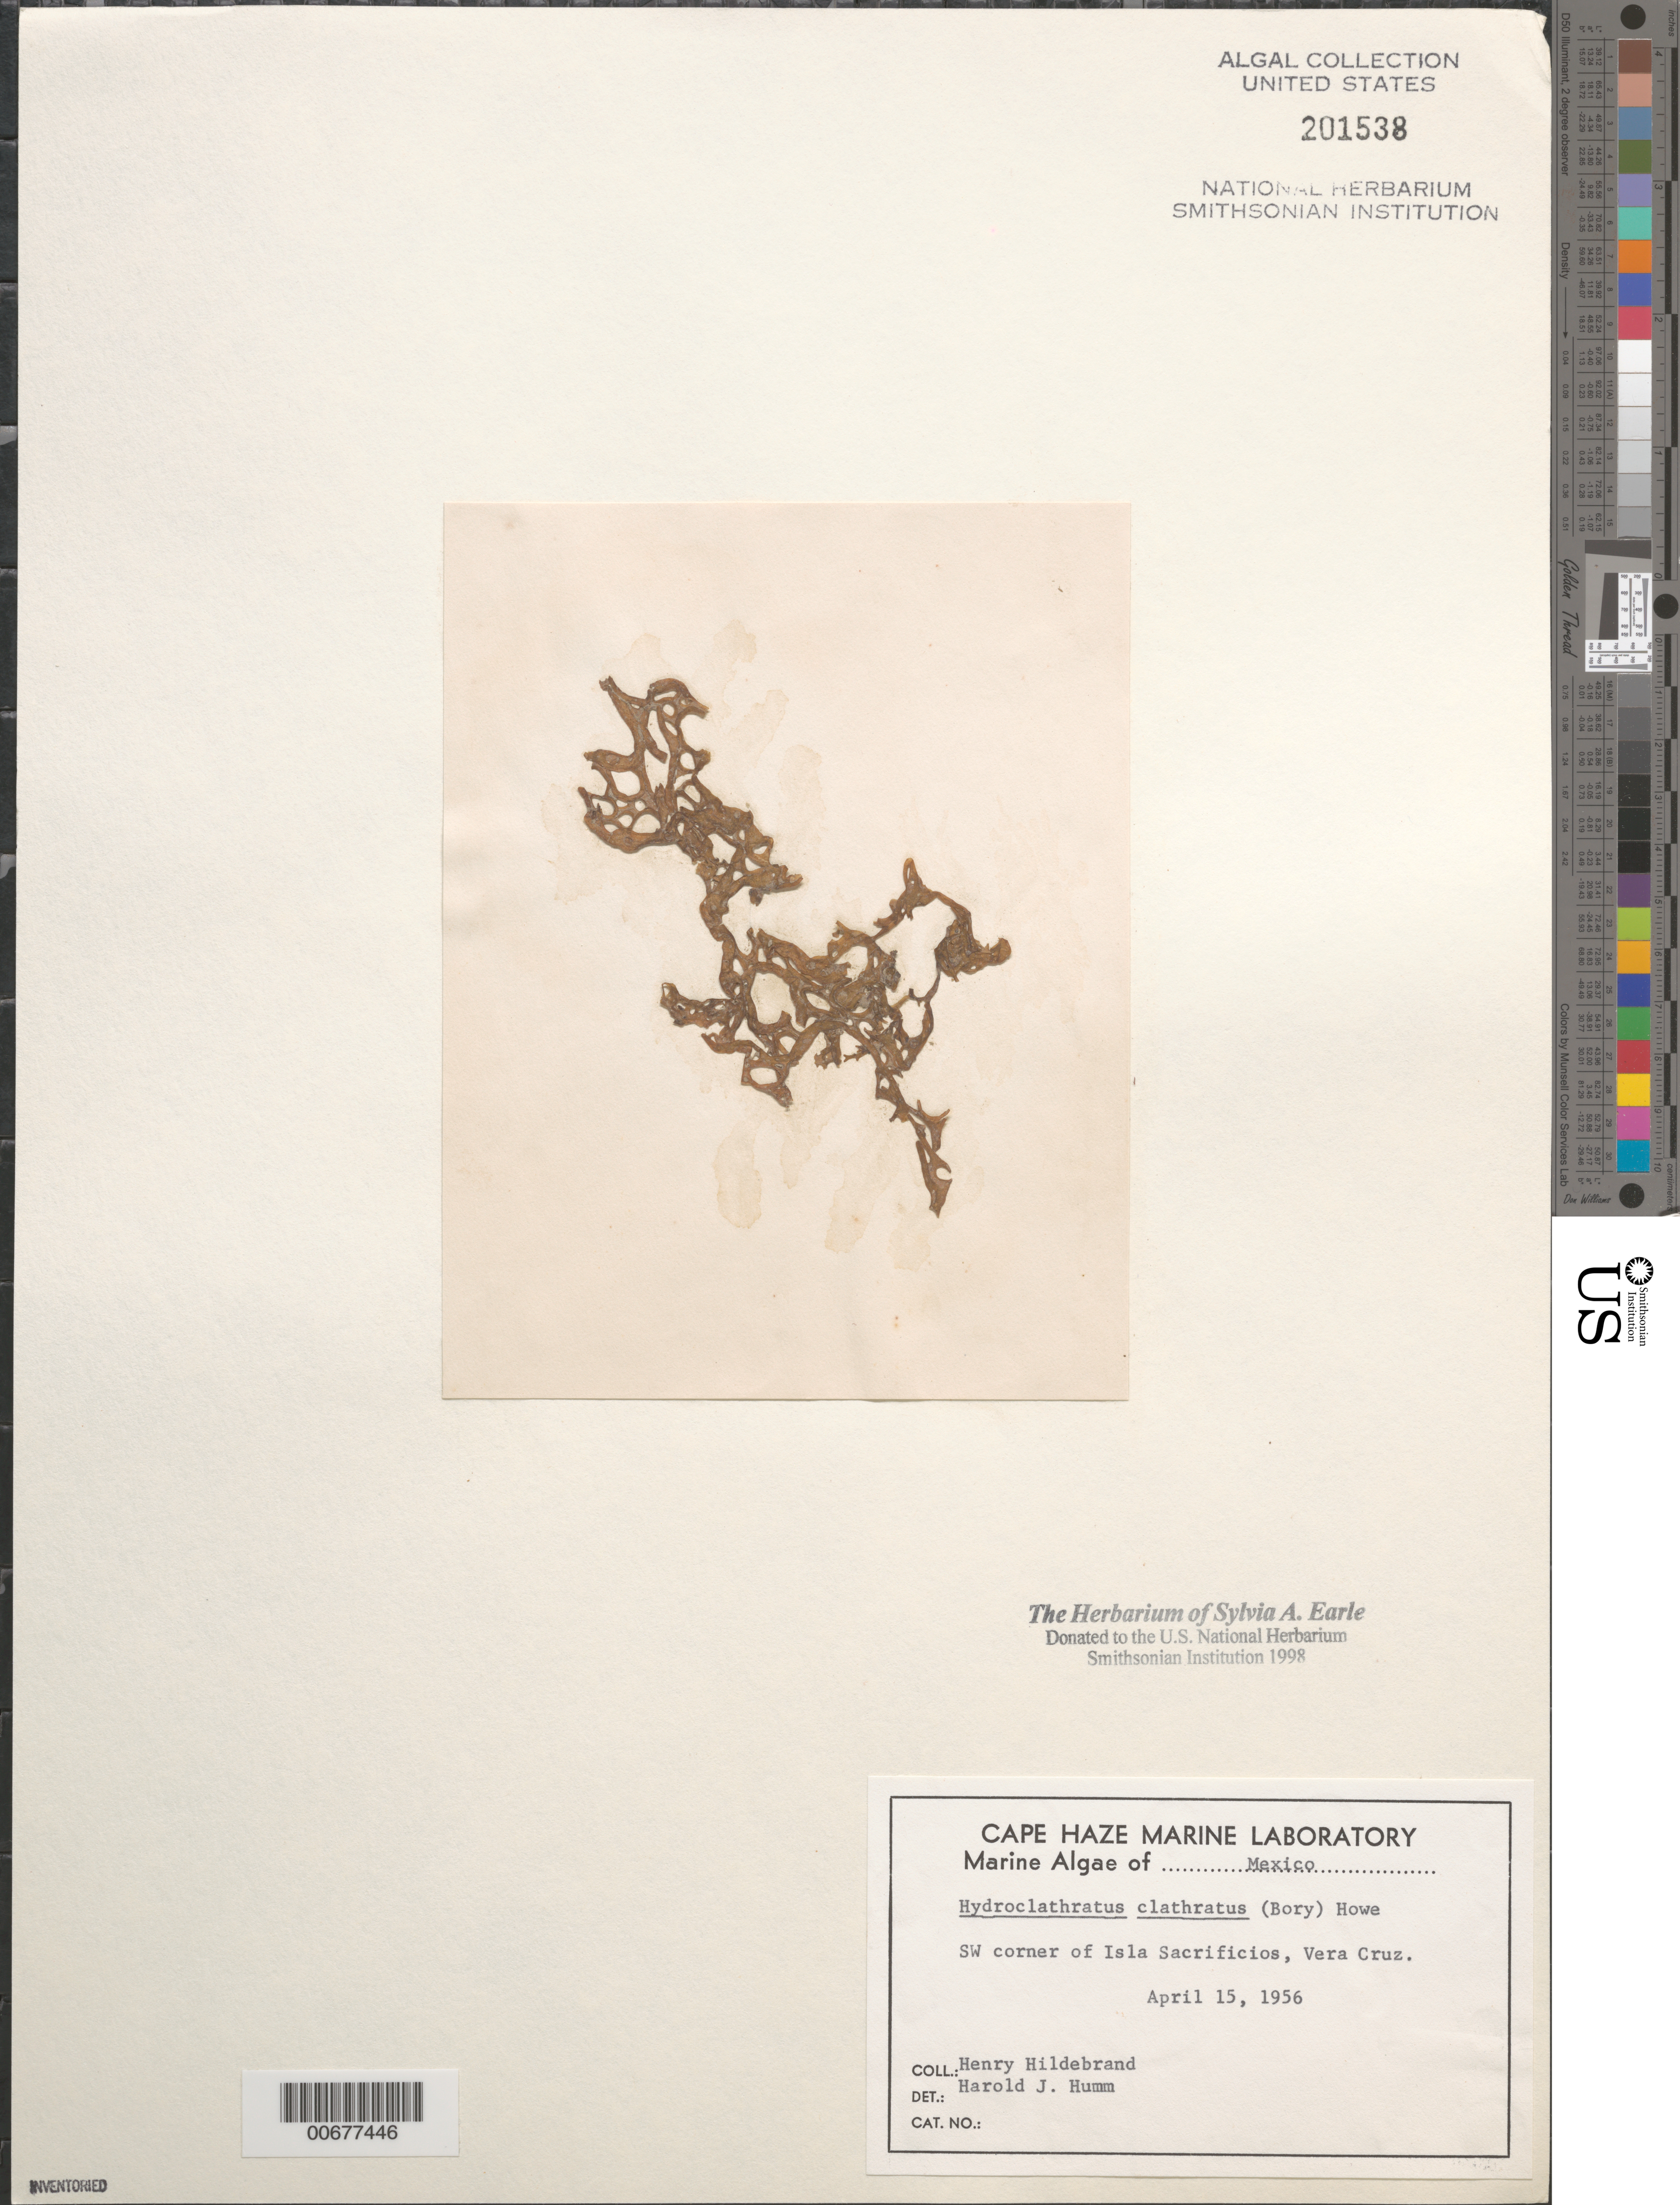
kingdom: Chromista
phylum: Ochrophyta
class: Phaeophyceae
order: Scytosiphonales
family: Scytosiphonaceae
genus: Hydroclathrus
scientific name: Hydroclathrus clathratus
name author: (C. Agardh) M. Howe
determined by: Humm, Harold J.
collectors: H. Hildebrand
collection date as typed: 15 Apr 1956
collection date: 1956-04-15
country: Mexico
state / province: Veracruz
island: Isla Sacrificios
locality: Veracruz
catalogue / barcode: US 201538